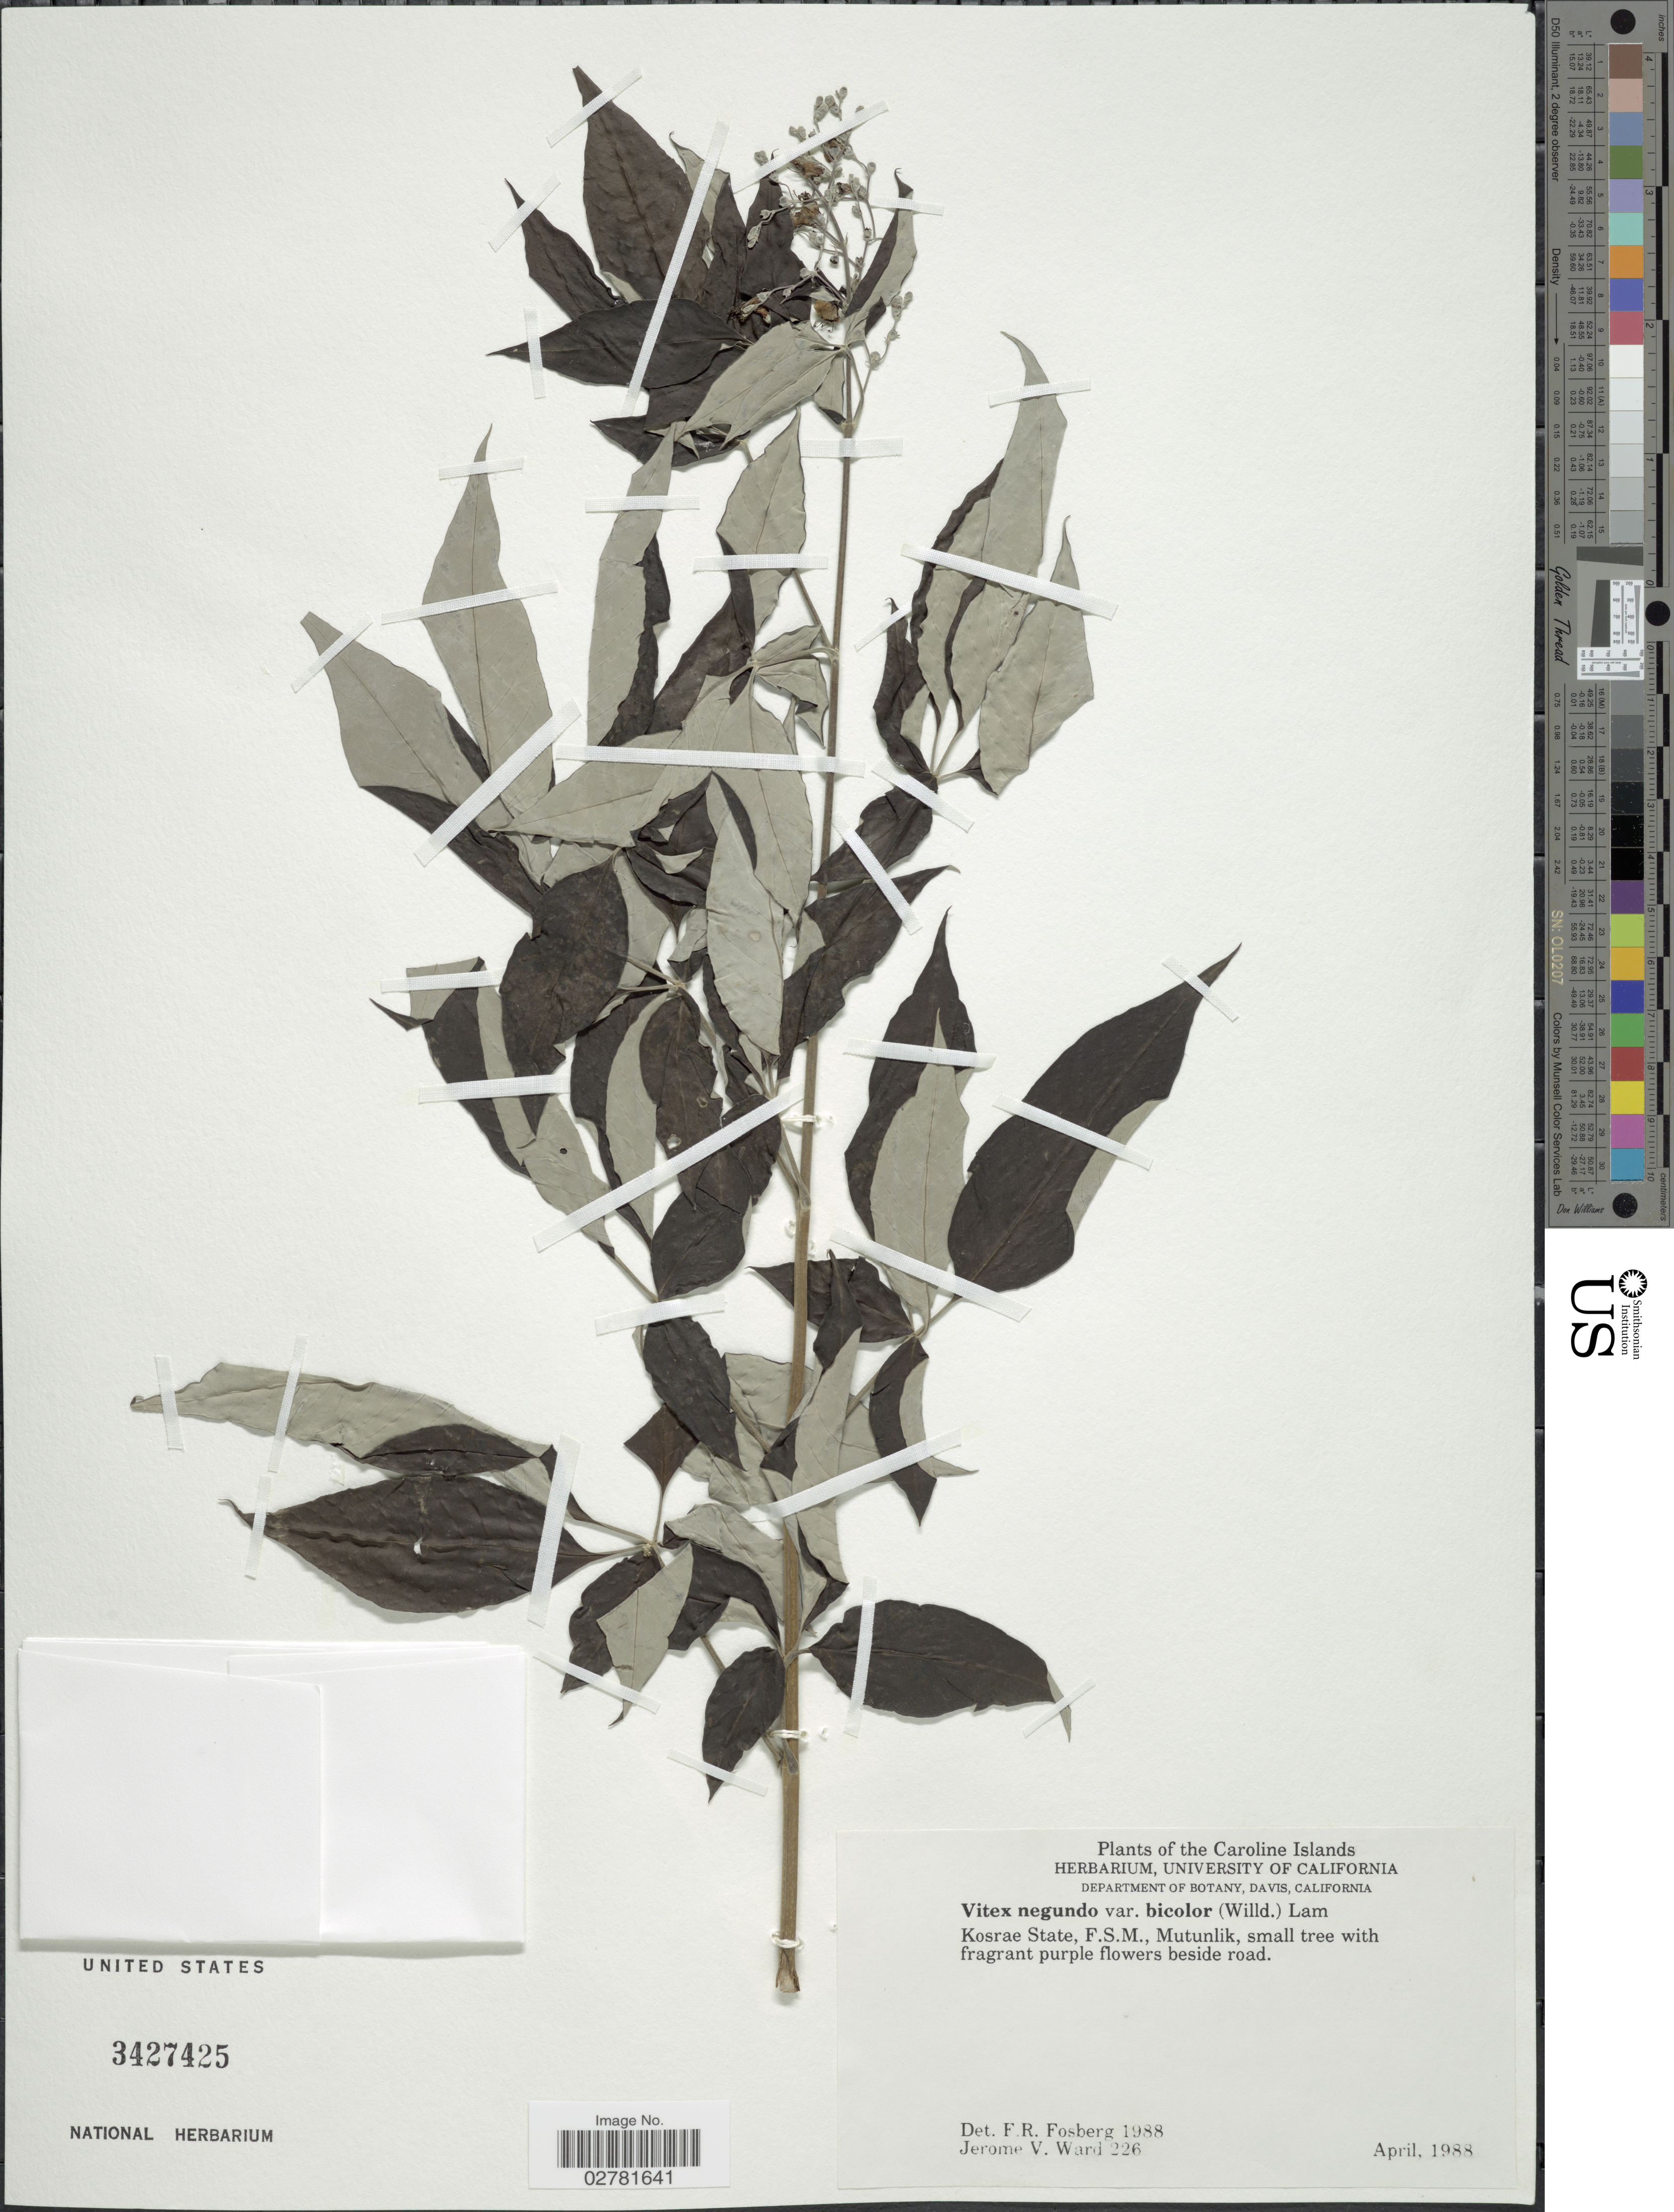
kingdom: Plantae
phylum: Tracheophyta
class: Magnoliopsida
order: Lamiales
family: Lamiaceae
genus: Vitex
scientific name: Vitex negundo var. bicolor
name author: (Willd.) H.J. Lam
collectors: J. V. Ward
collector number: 226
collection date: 1988-04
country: Micronesia, Federated States of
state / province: Kosrae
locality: The Caroline Islands. F.S.M., Mutunlik.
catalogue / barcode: US 3427425